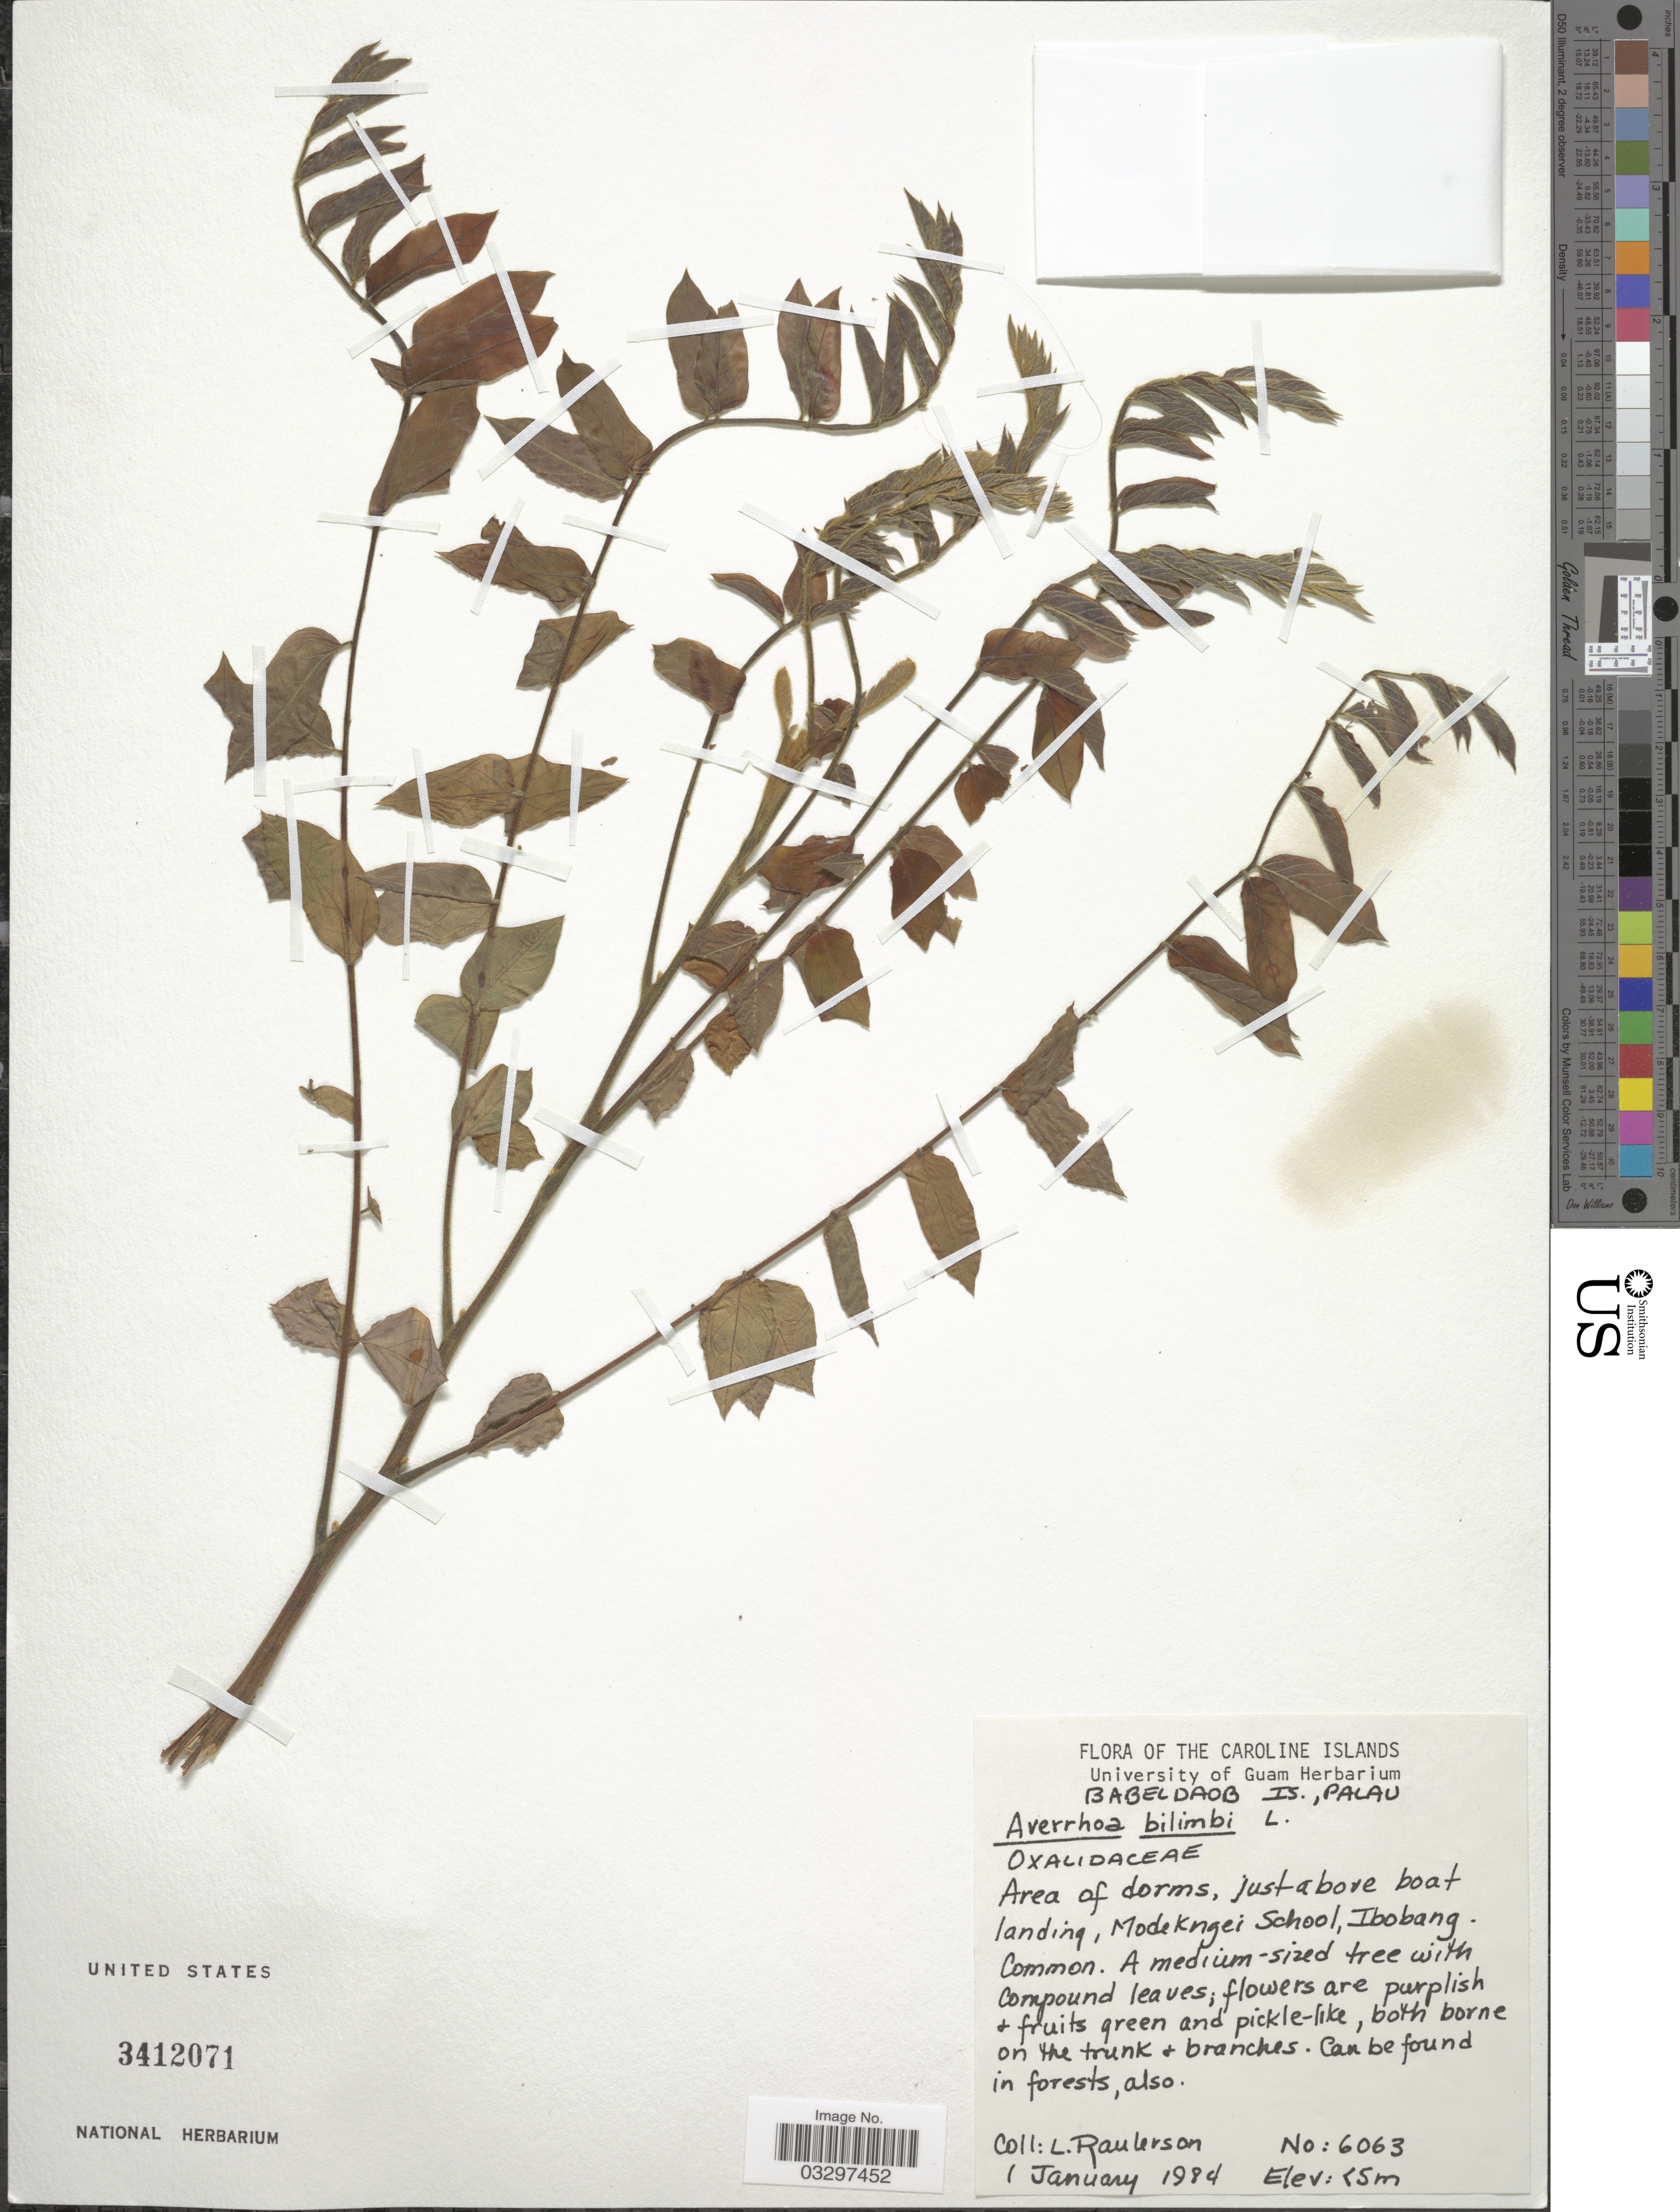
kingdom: Plantae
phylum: Tracheophyta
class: Magnoliopsida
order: Oxalidales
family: Oxalidaceae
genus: Averrhoa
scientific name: Averrhoa bilimbi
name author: L.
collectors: L. Raulerson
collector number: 6063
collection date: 1984-01-01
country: Palau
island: Babeldaob [Babelthuap]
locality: Babeldaob Is., Palau. The Caroline Islands. Area of dorms, just above boat landing, Modekngei School, Ibobang.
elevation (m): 5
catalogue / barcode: US 3412071